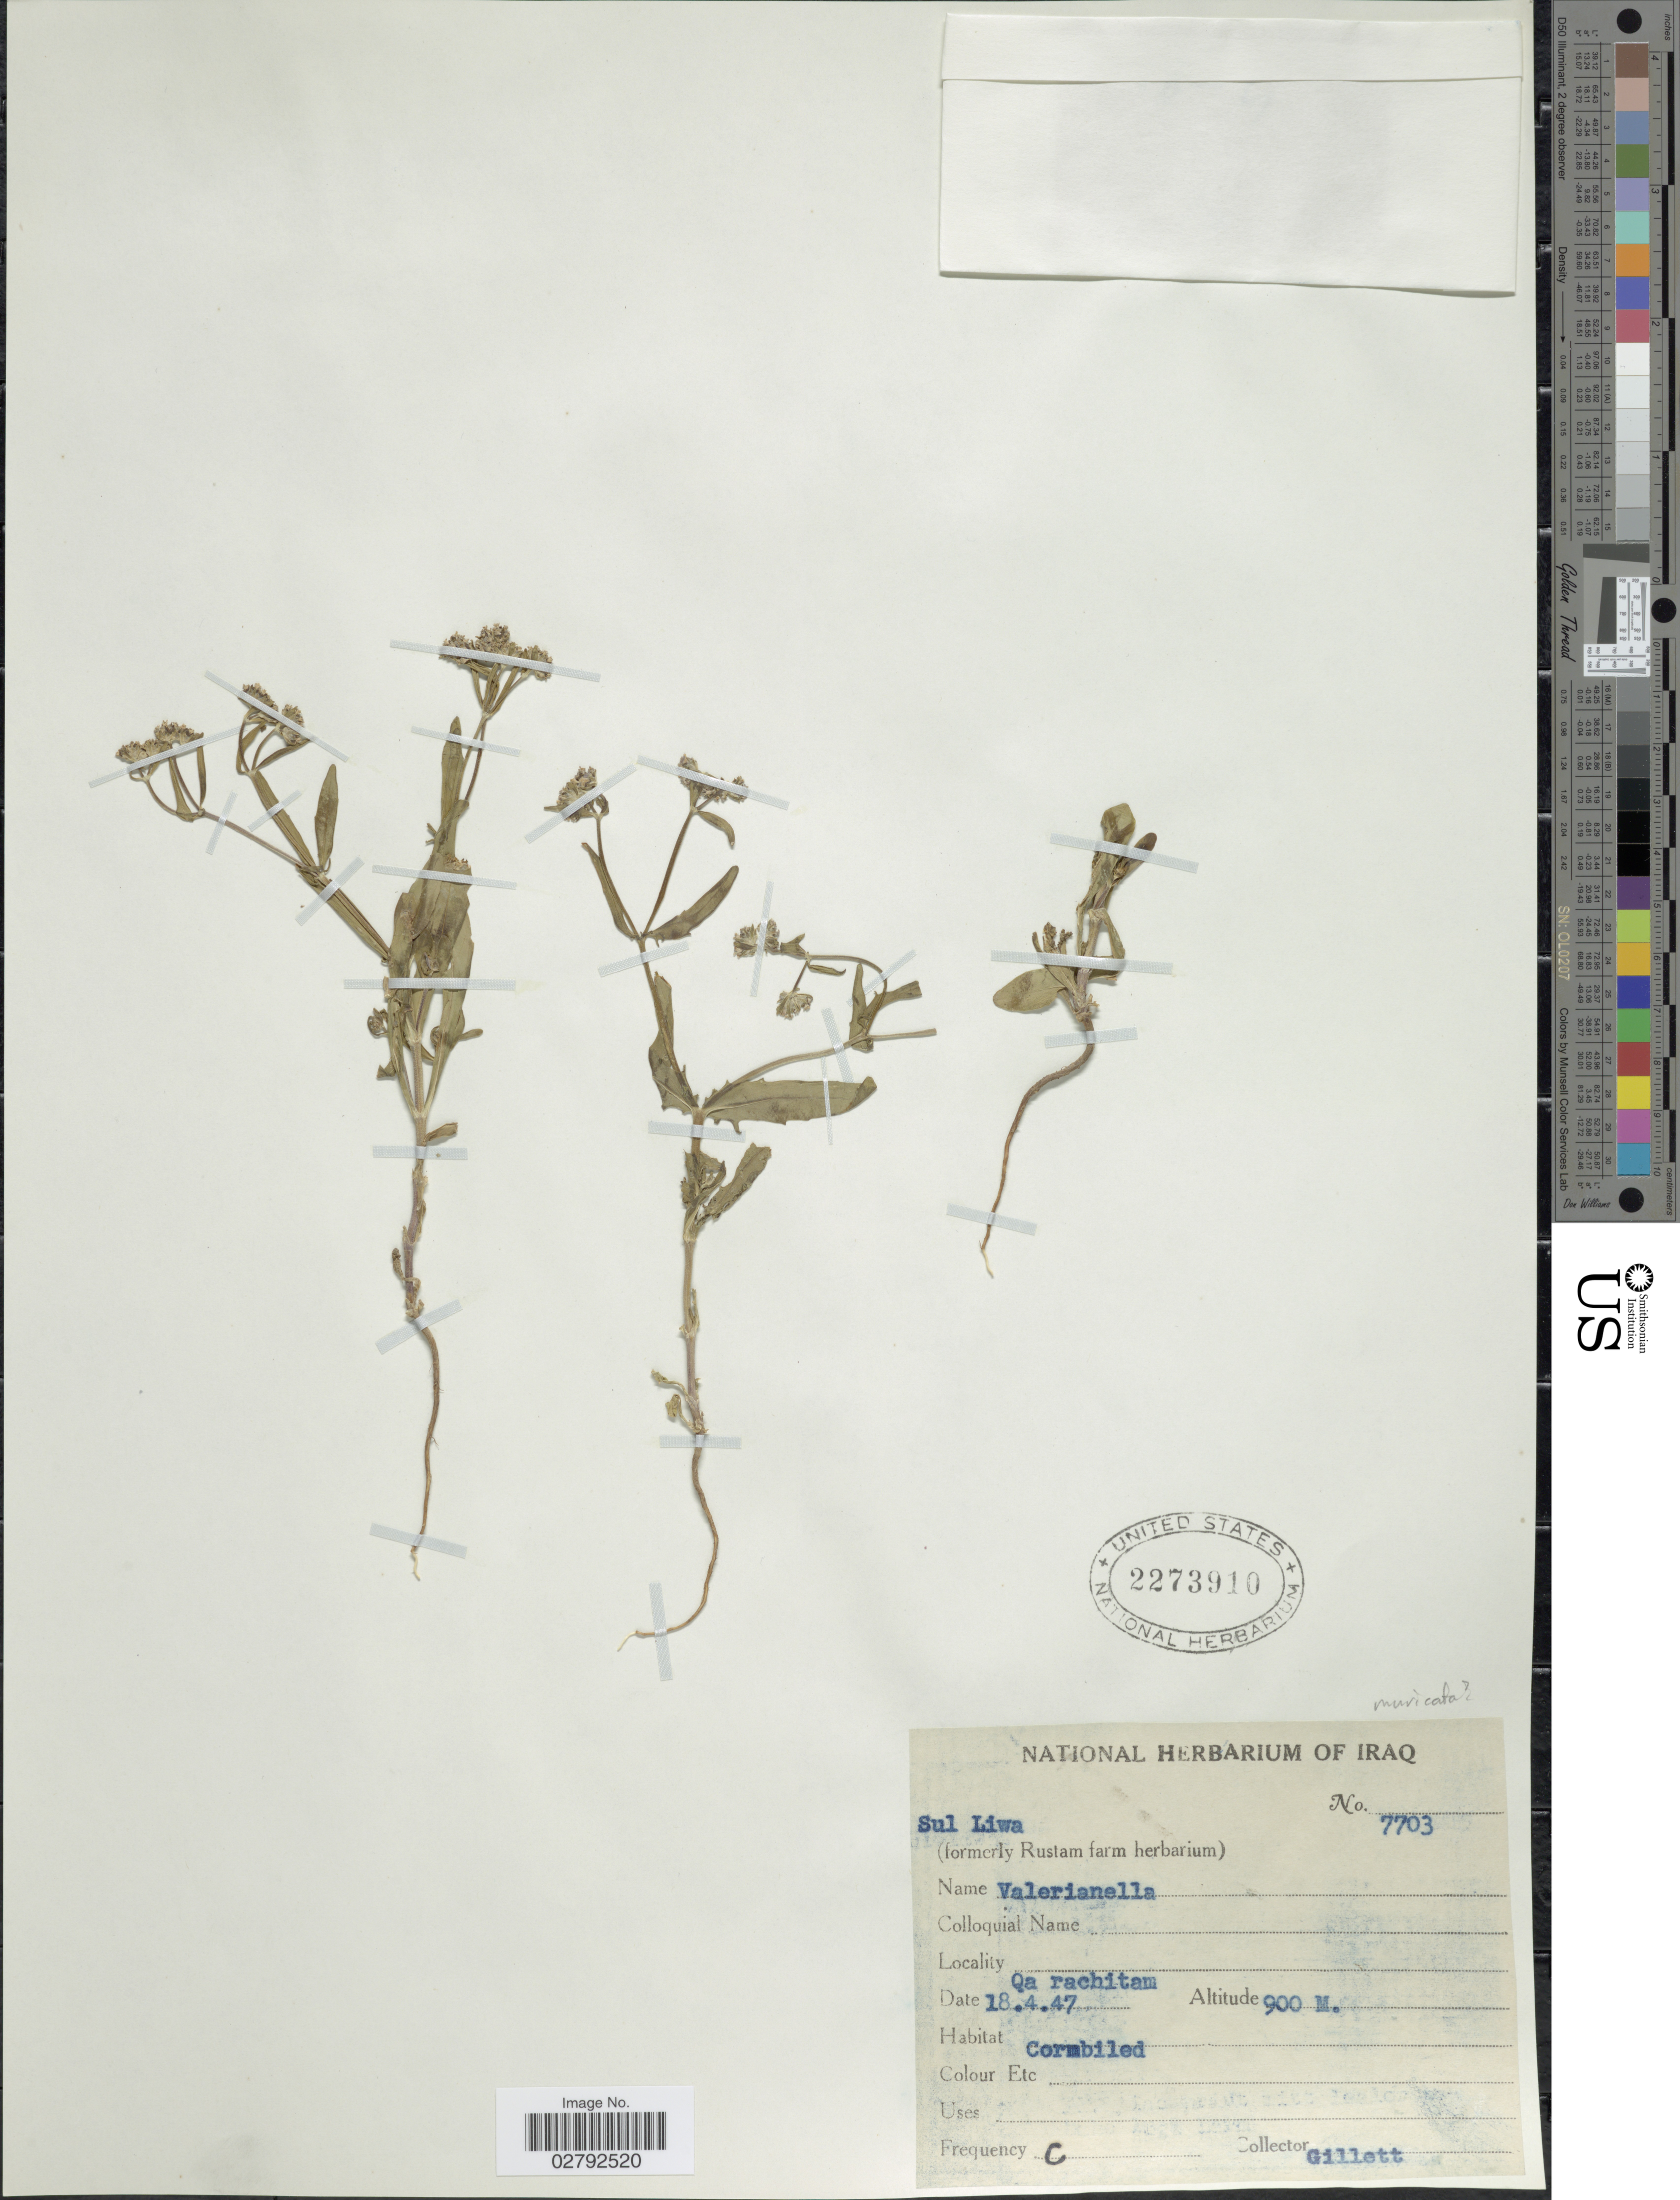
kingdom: Plantae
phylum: Tracheophyta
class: Magnoliopsida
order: Dipsacales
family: Caprifoliaceae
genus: Valerianella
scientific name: Valerianella muricata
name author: (Steven ex M. Bieb.) W.H. Baxter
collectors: Gillett, --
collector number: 7703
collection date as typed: Transcribed d/m/y: 18/4/47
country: Iraq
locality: Qa rachitam.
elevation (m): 900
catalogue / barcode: US 2273910